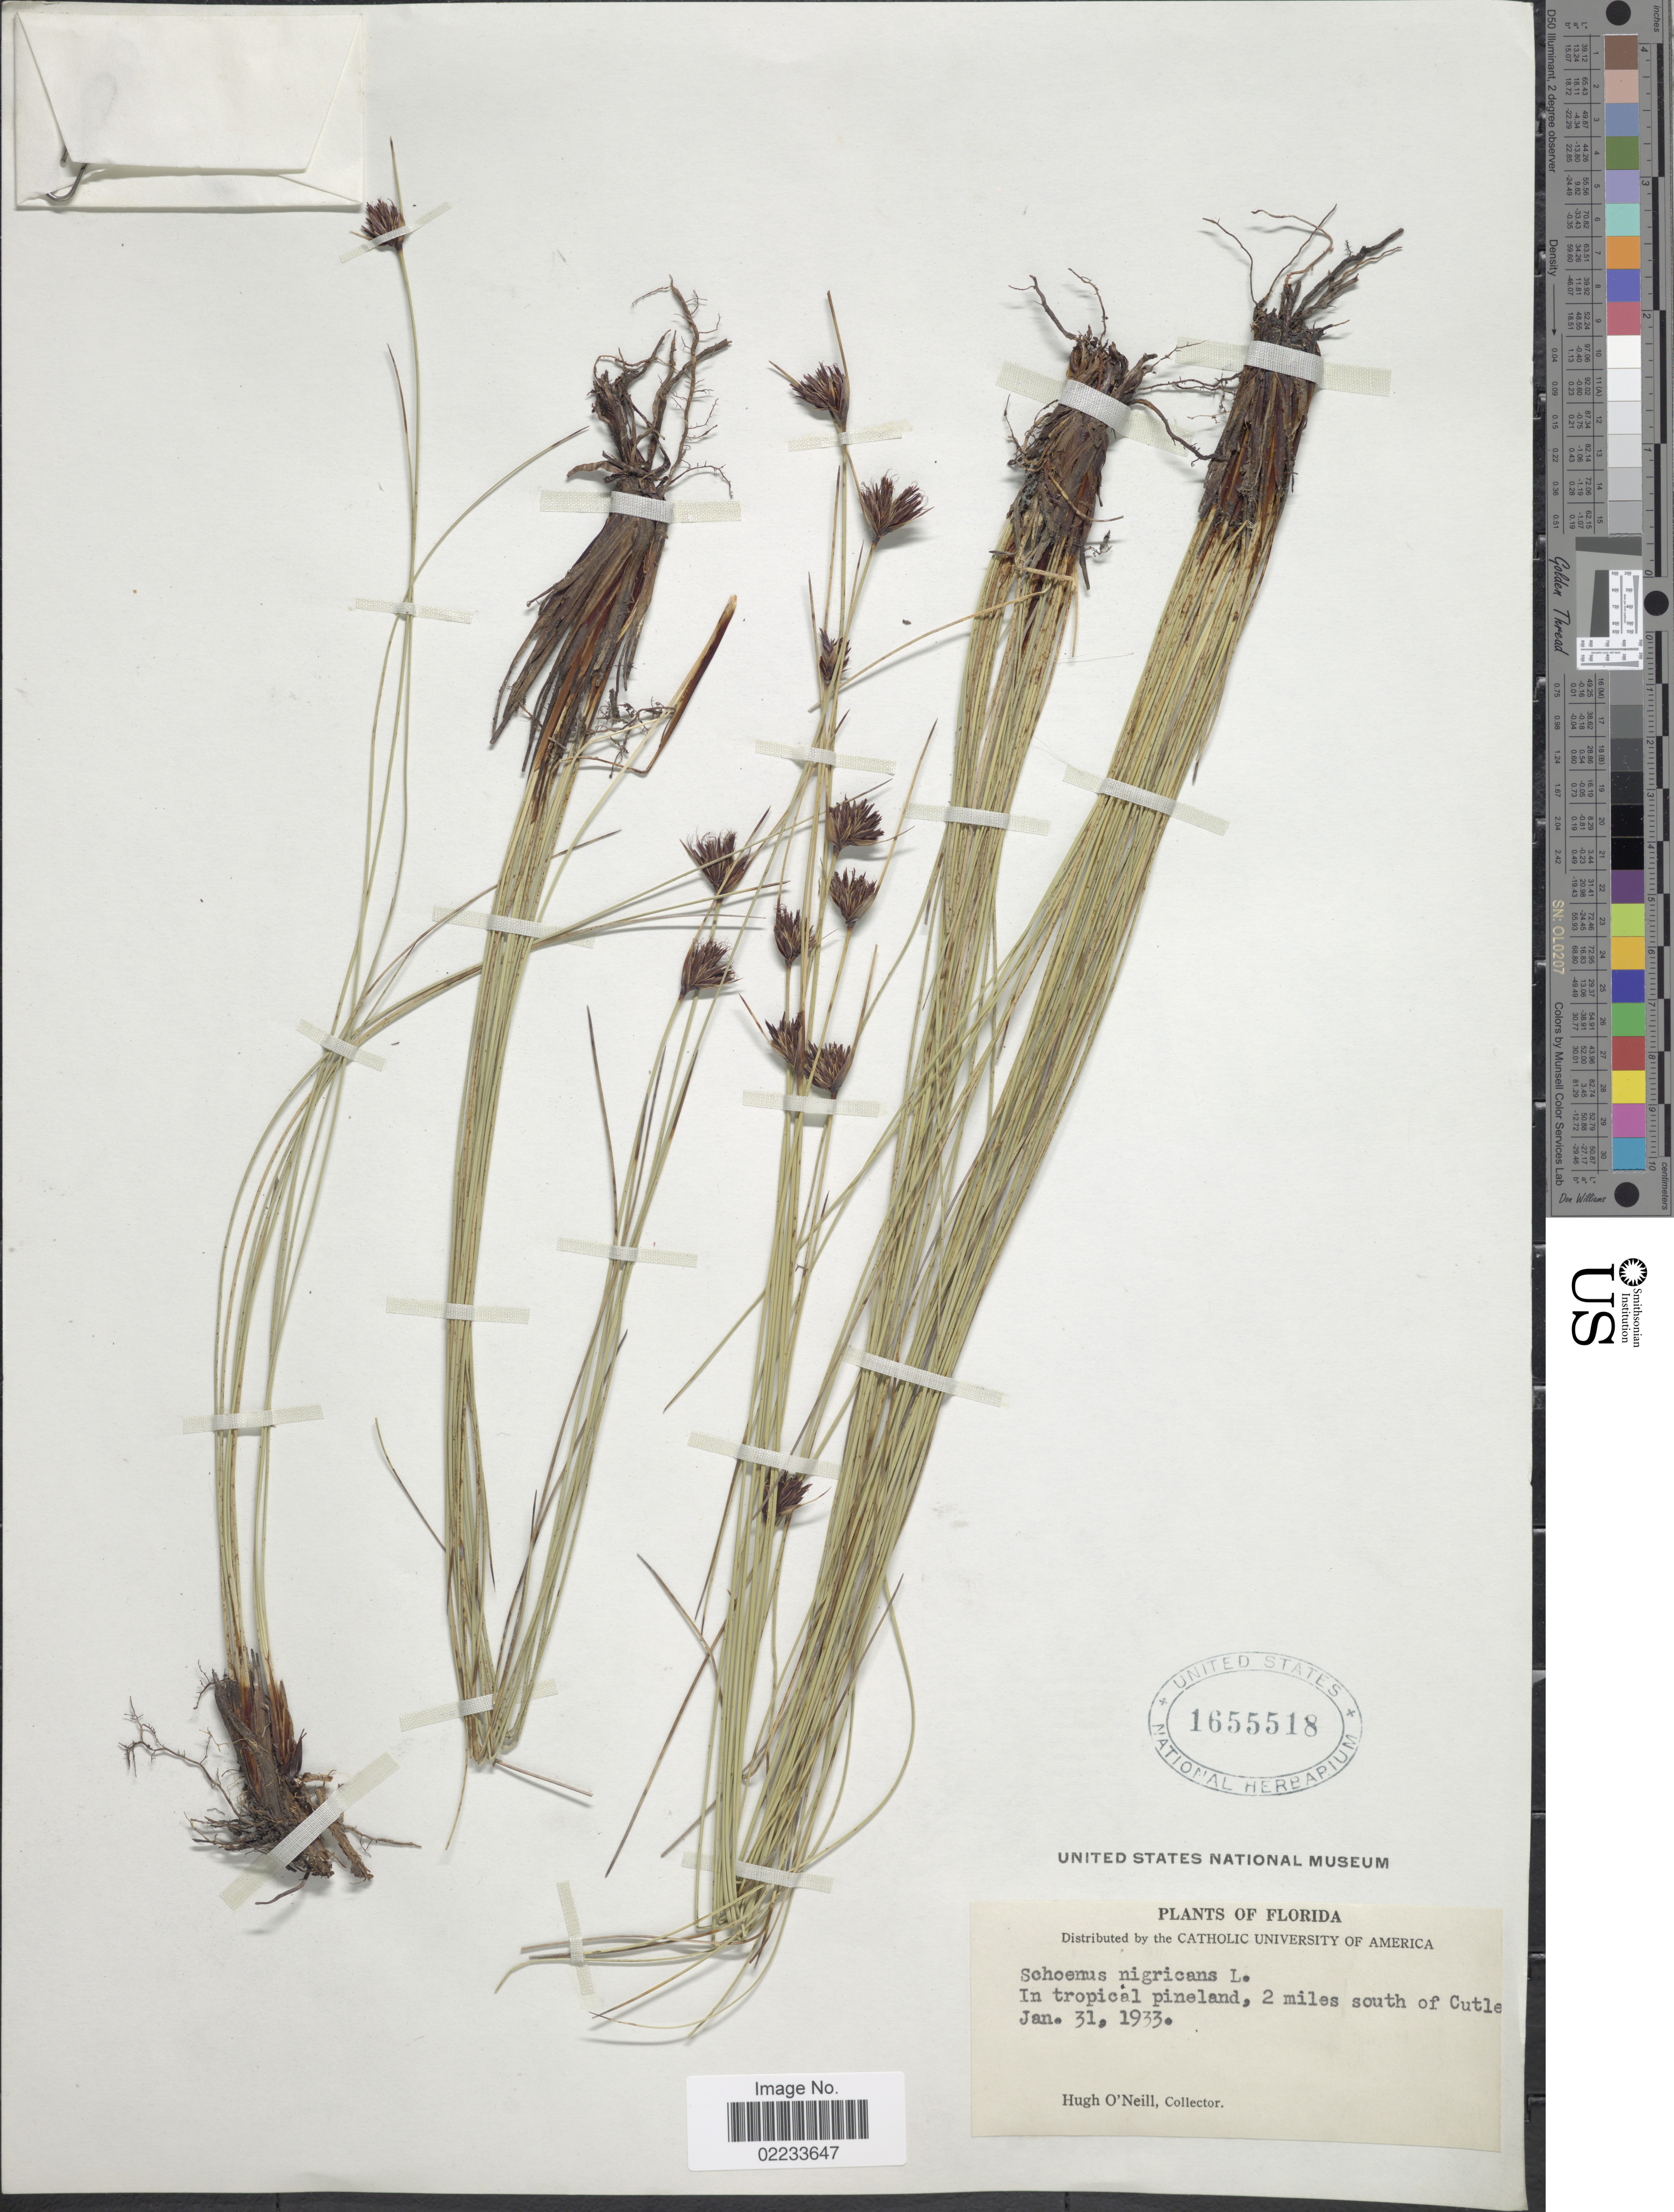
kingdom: Plantae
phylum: Tracheophyta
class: Liliopsida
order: Poales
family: Cyperaceae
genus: Schoenus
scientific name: Schoenus nigricans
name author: L.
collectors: H. O'Neill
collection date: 1933-01-31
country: United States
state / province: Florida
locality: In tropical pineland, 2 miles south of Cutle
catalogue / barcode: US 1655518